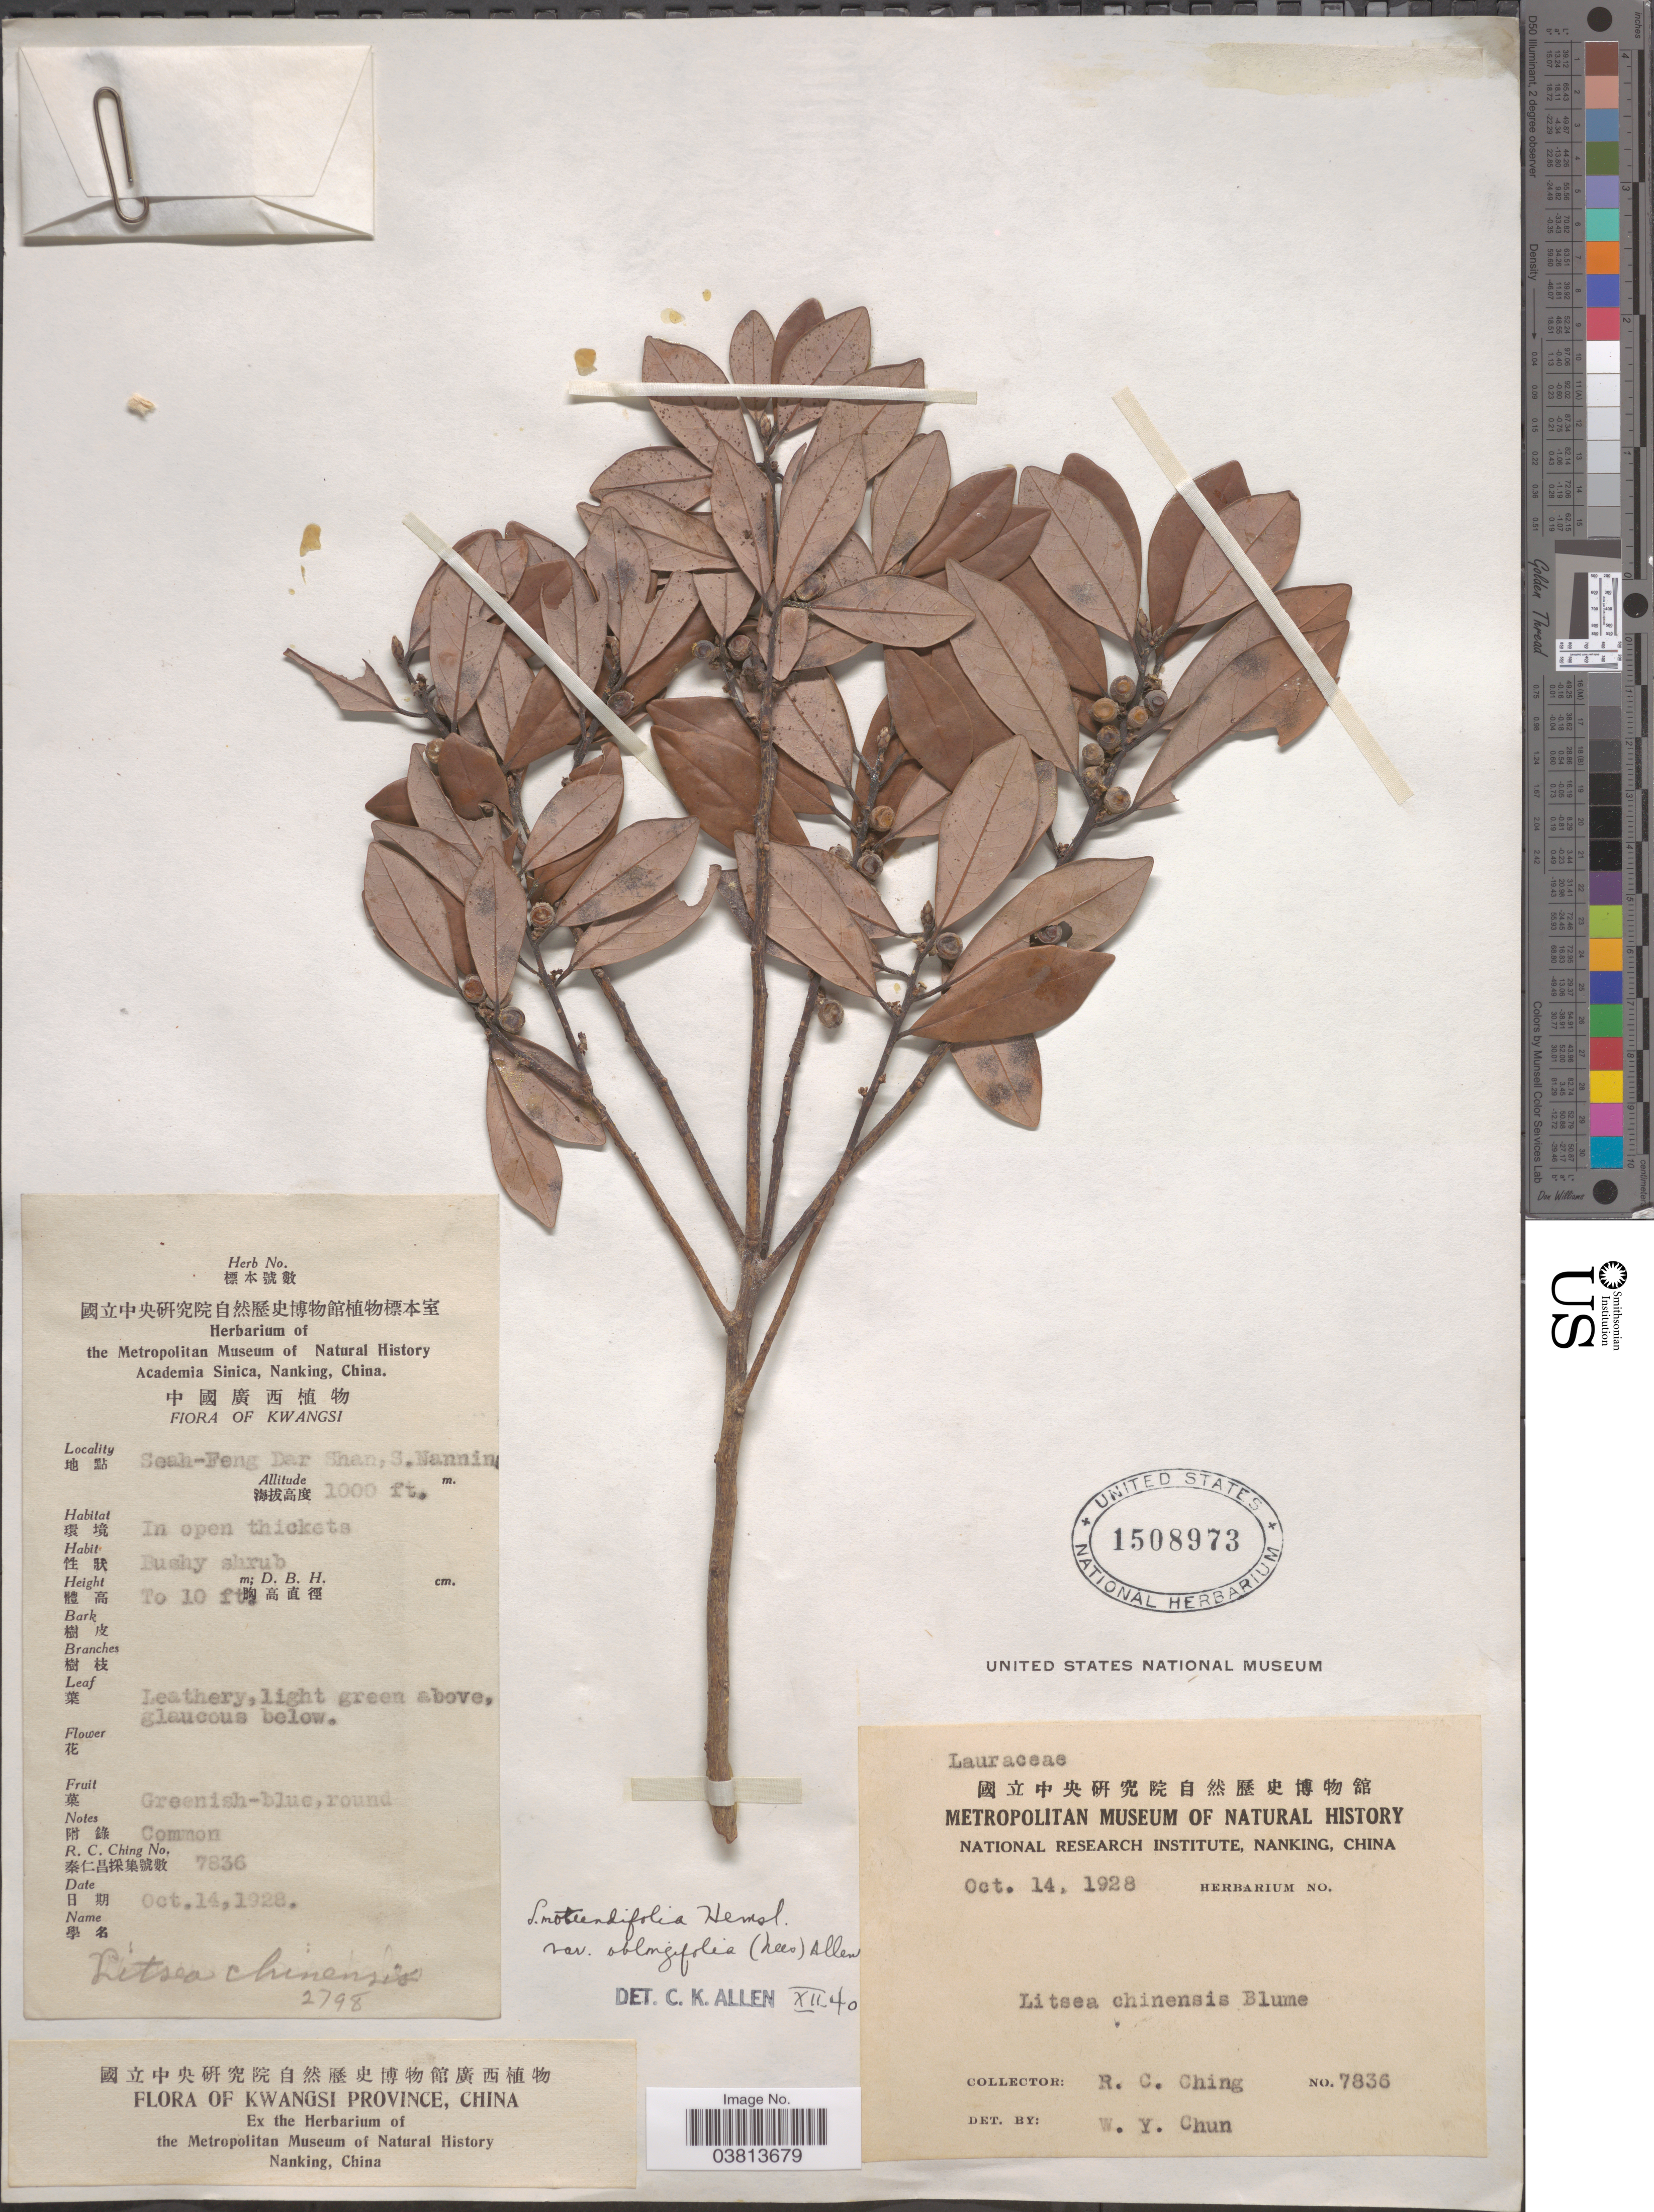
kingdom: Plantae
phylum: Tracheophyta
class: Magnoliopsida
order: Laurales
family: Lauraceae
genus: Litsea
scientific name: Litsea rotundifolia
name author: Hemsl.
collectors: R. C. Ching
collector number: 7836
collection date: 1928-10-14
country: China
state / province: Guangxi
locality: Kwangsi Province. Seah-Feng Dar Shan, S.Nannin. In open thickets.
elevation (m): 305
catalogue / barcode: US 1508973